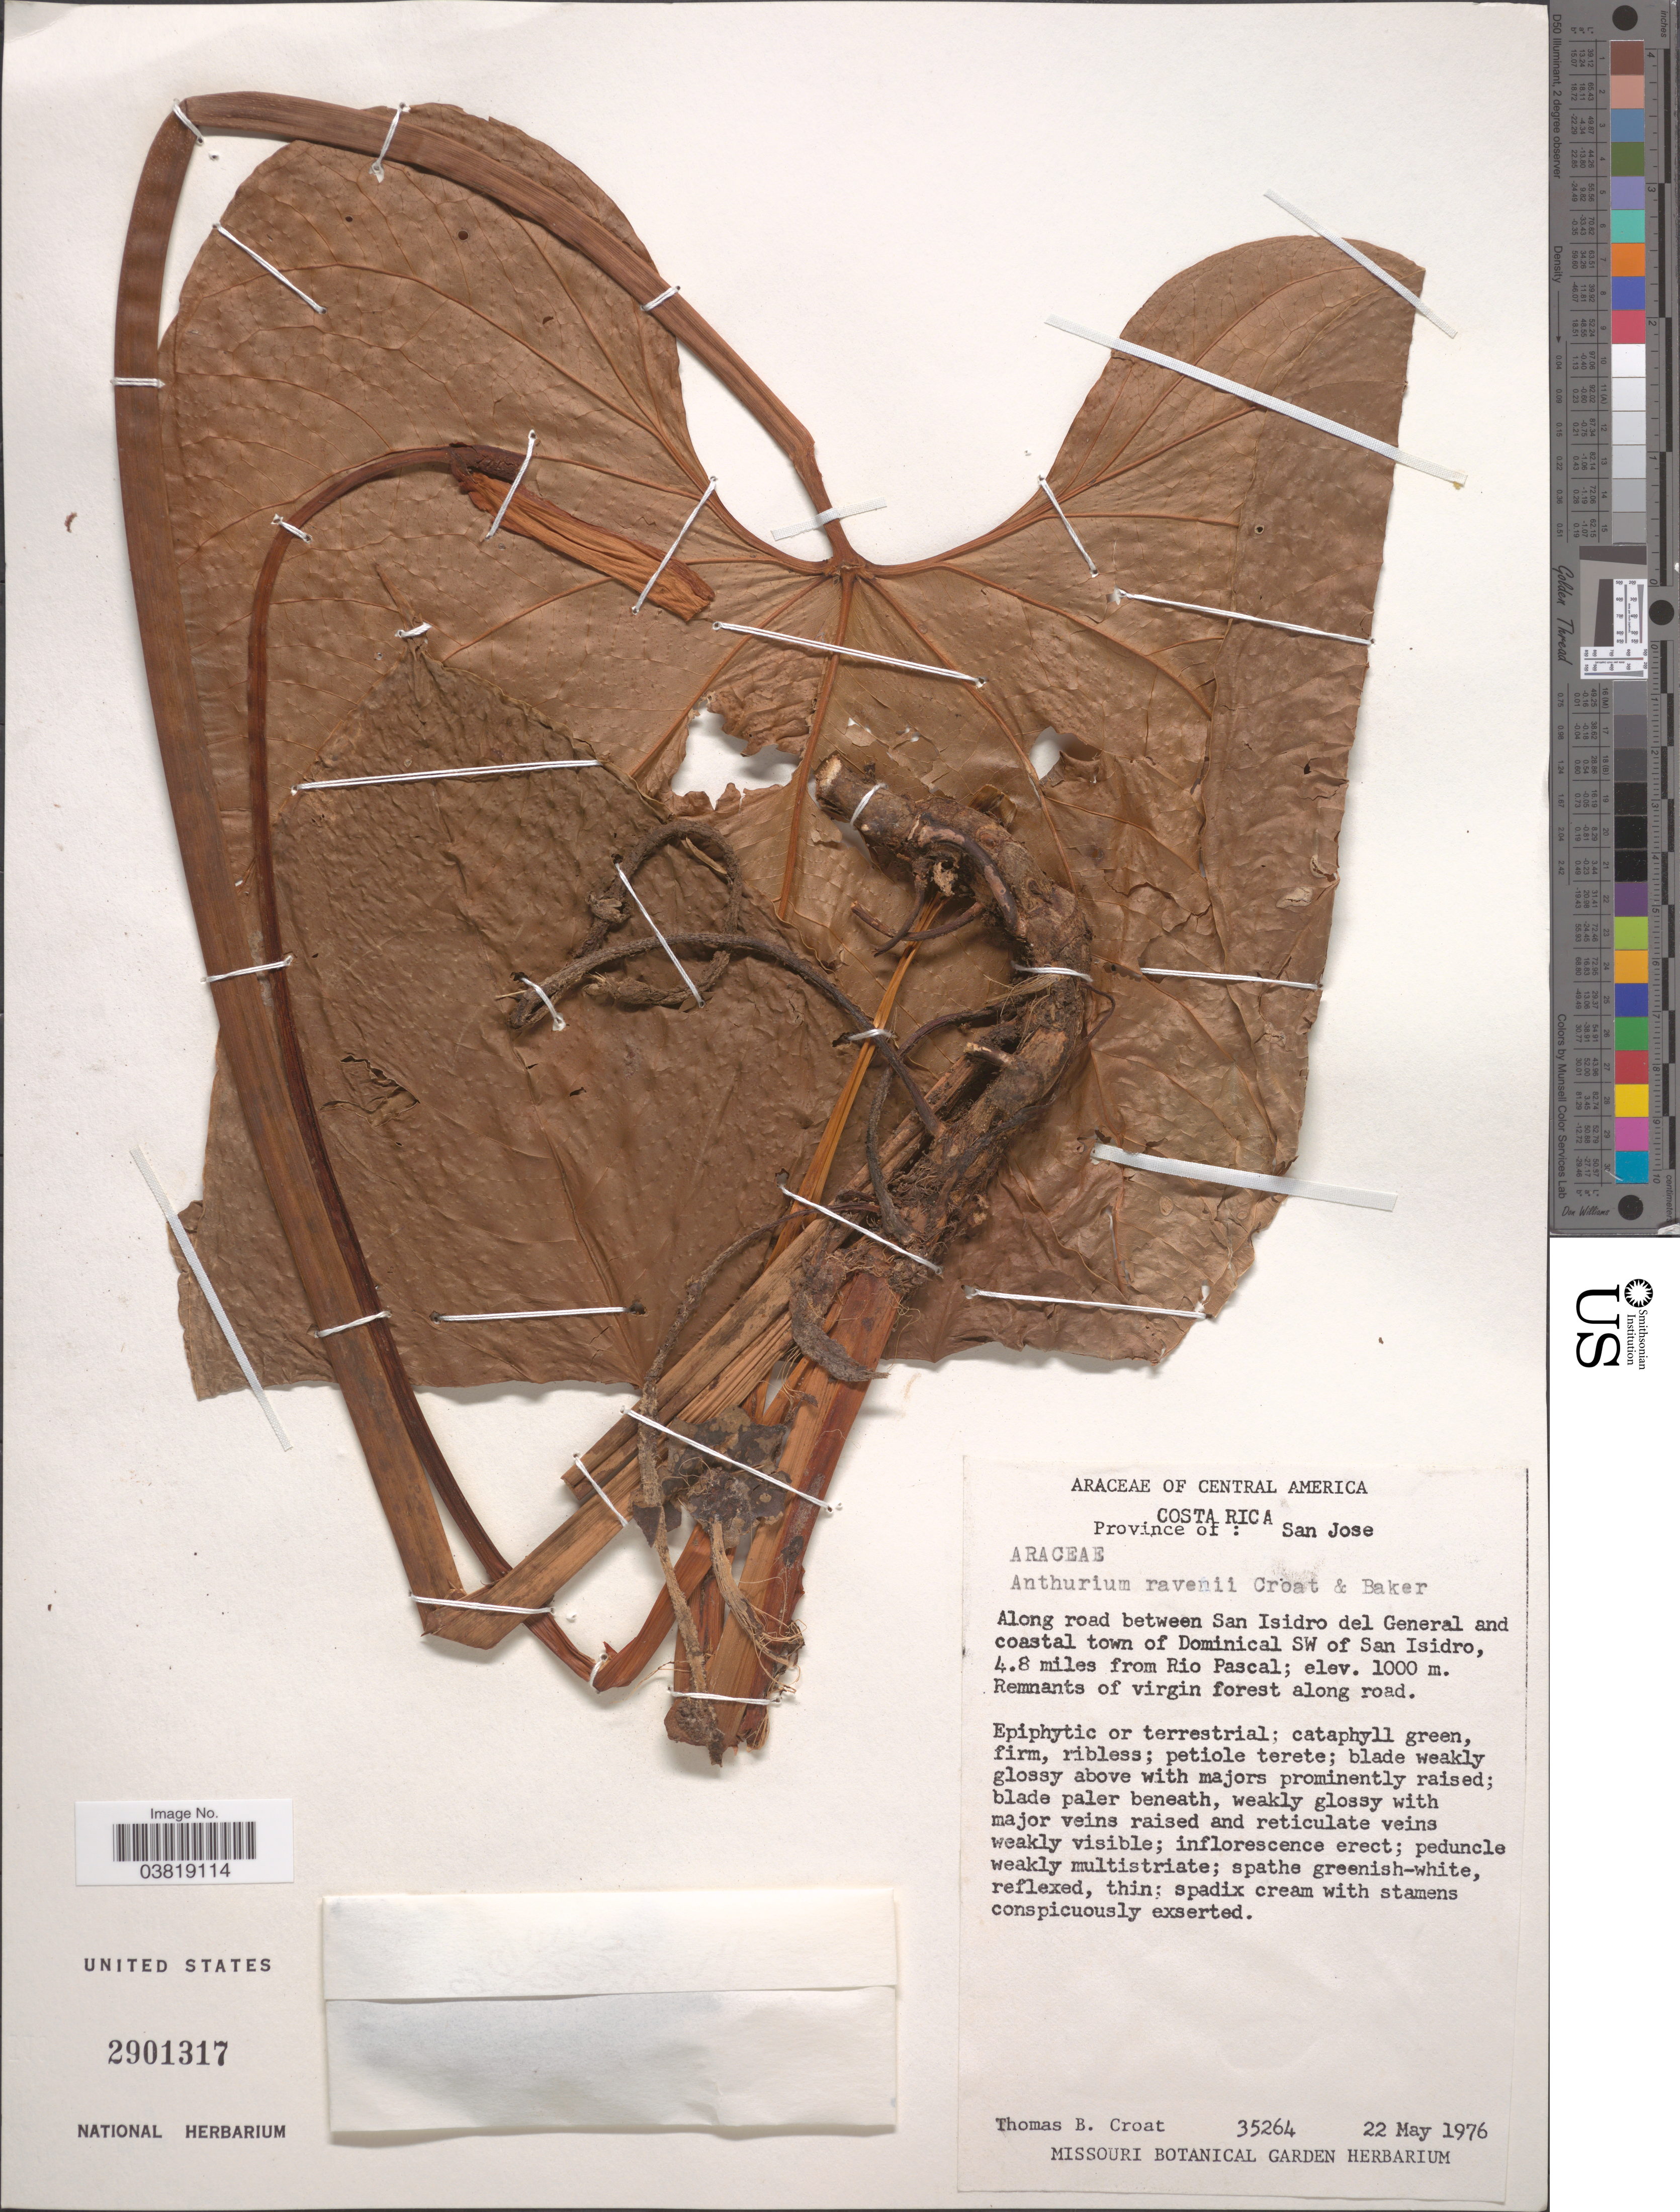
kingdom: Plantae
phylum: Tracheophyta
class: Liliopsida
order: Alismatales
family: Araceae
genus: Anthurium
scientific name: Anthurium ravenii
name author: Croat & R.A. Baker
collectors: T. B. Croat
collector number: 35264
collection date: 1976-05-22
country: Costa Rica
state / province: San José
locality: Province of: San Jose. Along road between San Isidro del General and coastal town of Dominical SW of San Isidro, 4.8 miles from Rio Pascal. Along road.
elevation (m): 1000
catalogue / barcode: US 2901317